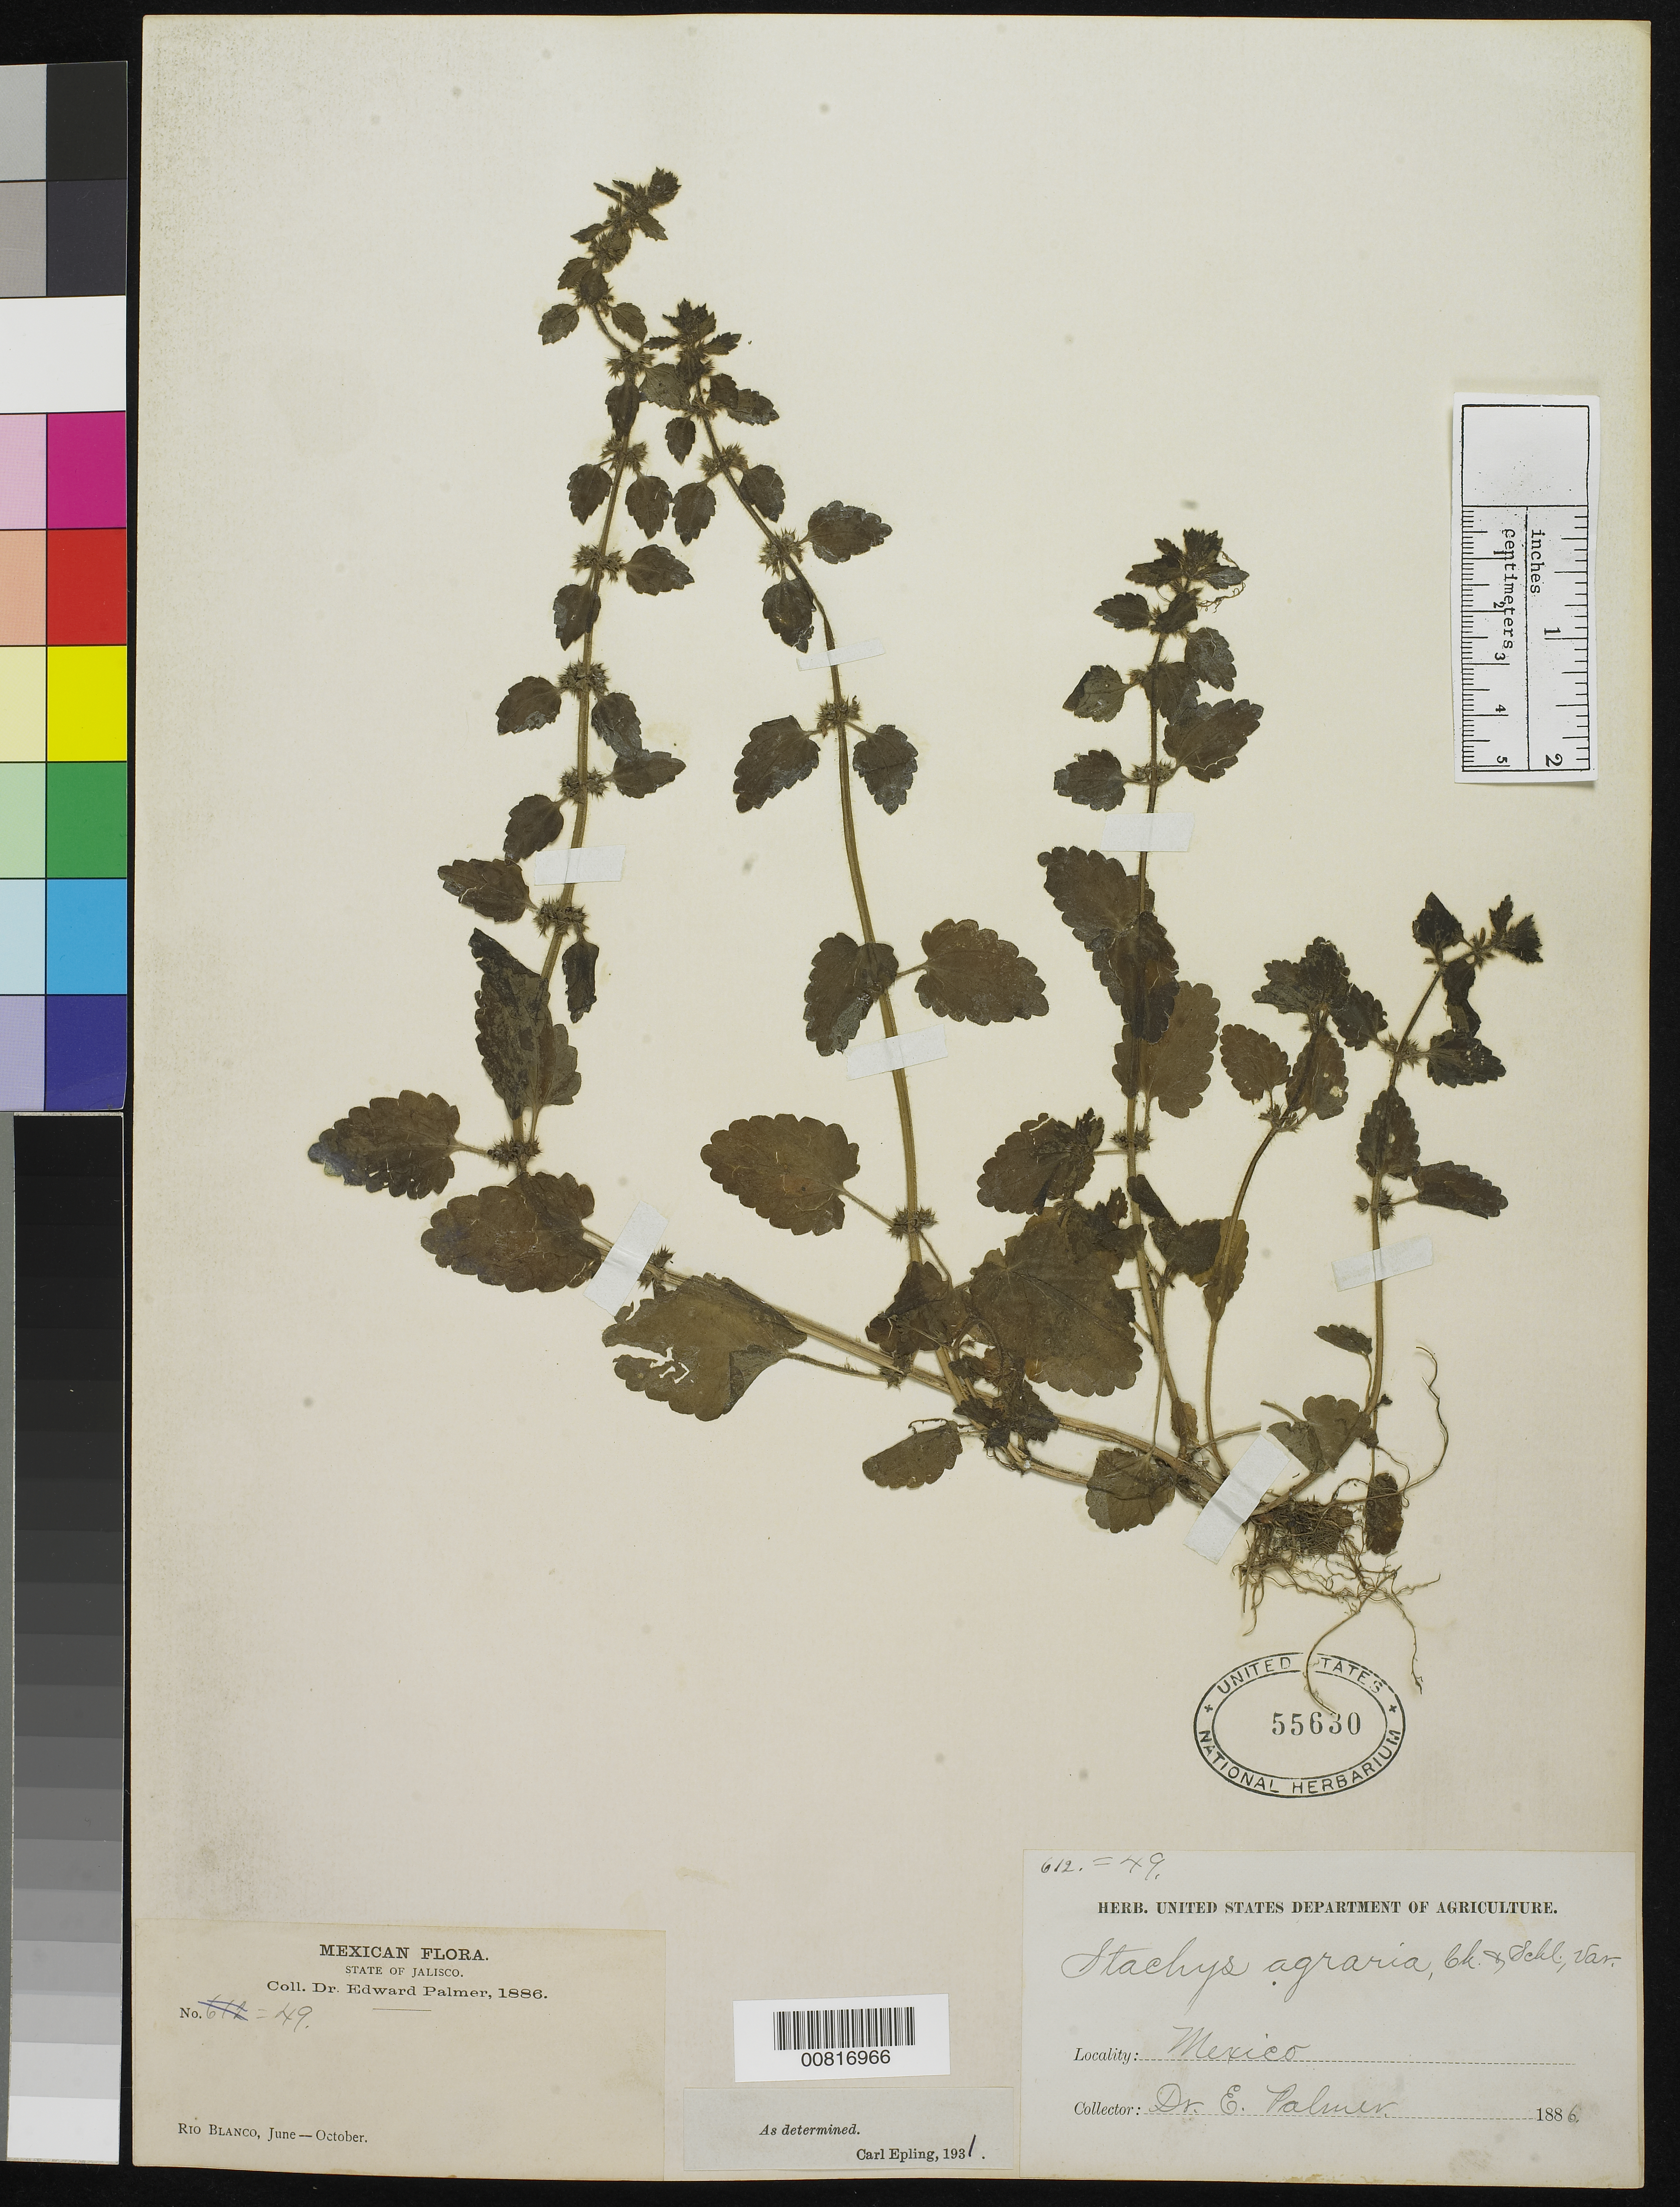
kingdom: Plantae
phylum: Tracheophyta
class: Magnoliopsida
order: Lamiales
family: Lamiaceae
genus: Stachys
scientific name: Stachys agraria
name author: Schltdl. & Cham.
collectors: E. Palmer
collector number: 49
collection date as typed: Jun 1886 to -- Oct 1886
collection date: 1886-06/1886-10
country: Mexico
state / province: Jalisco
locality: Río Blanco, Jalisco.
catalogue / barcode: US 55630